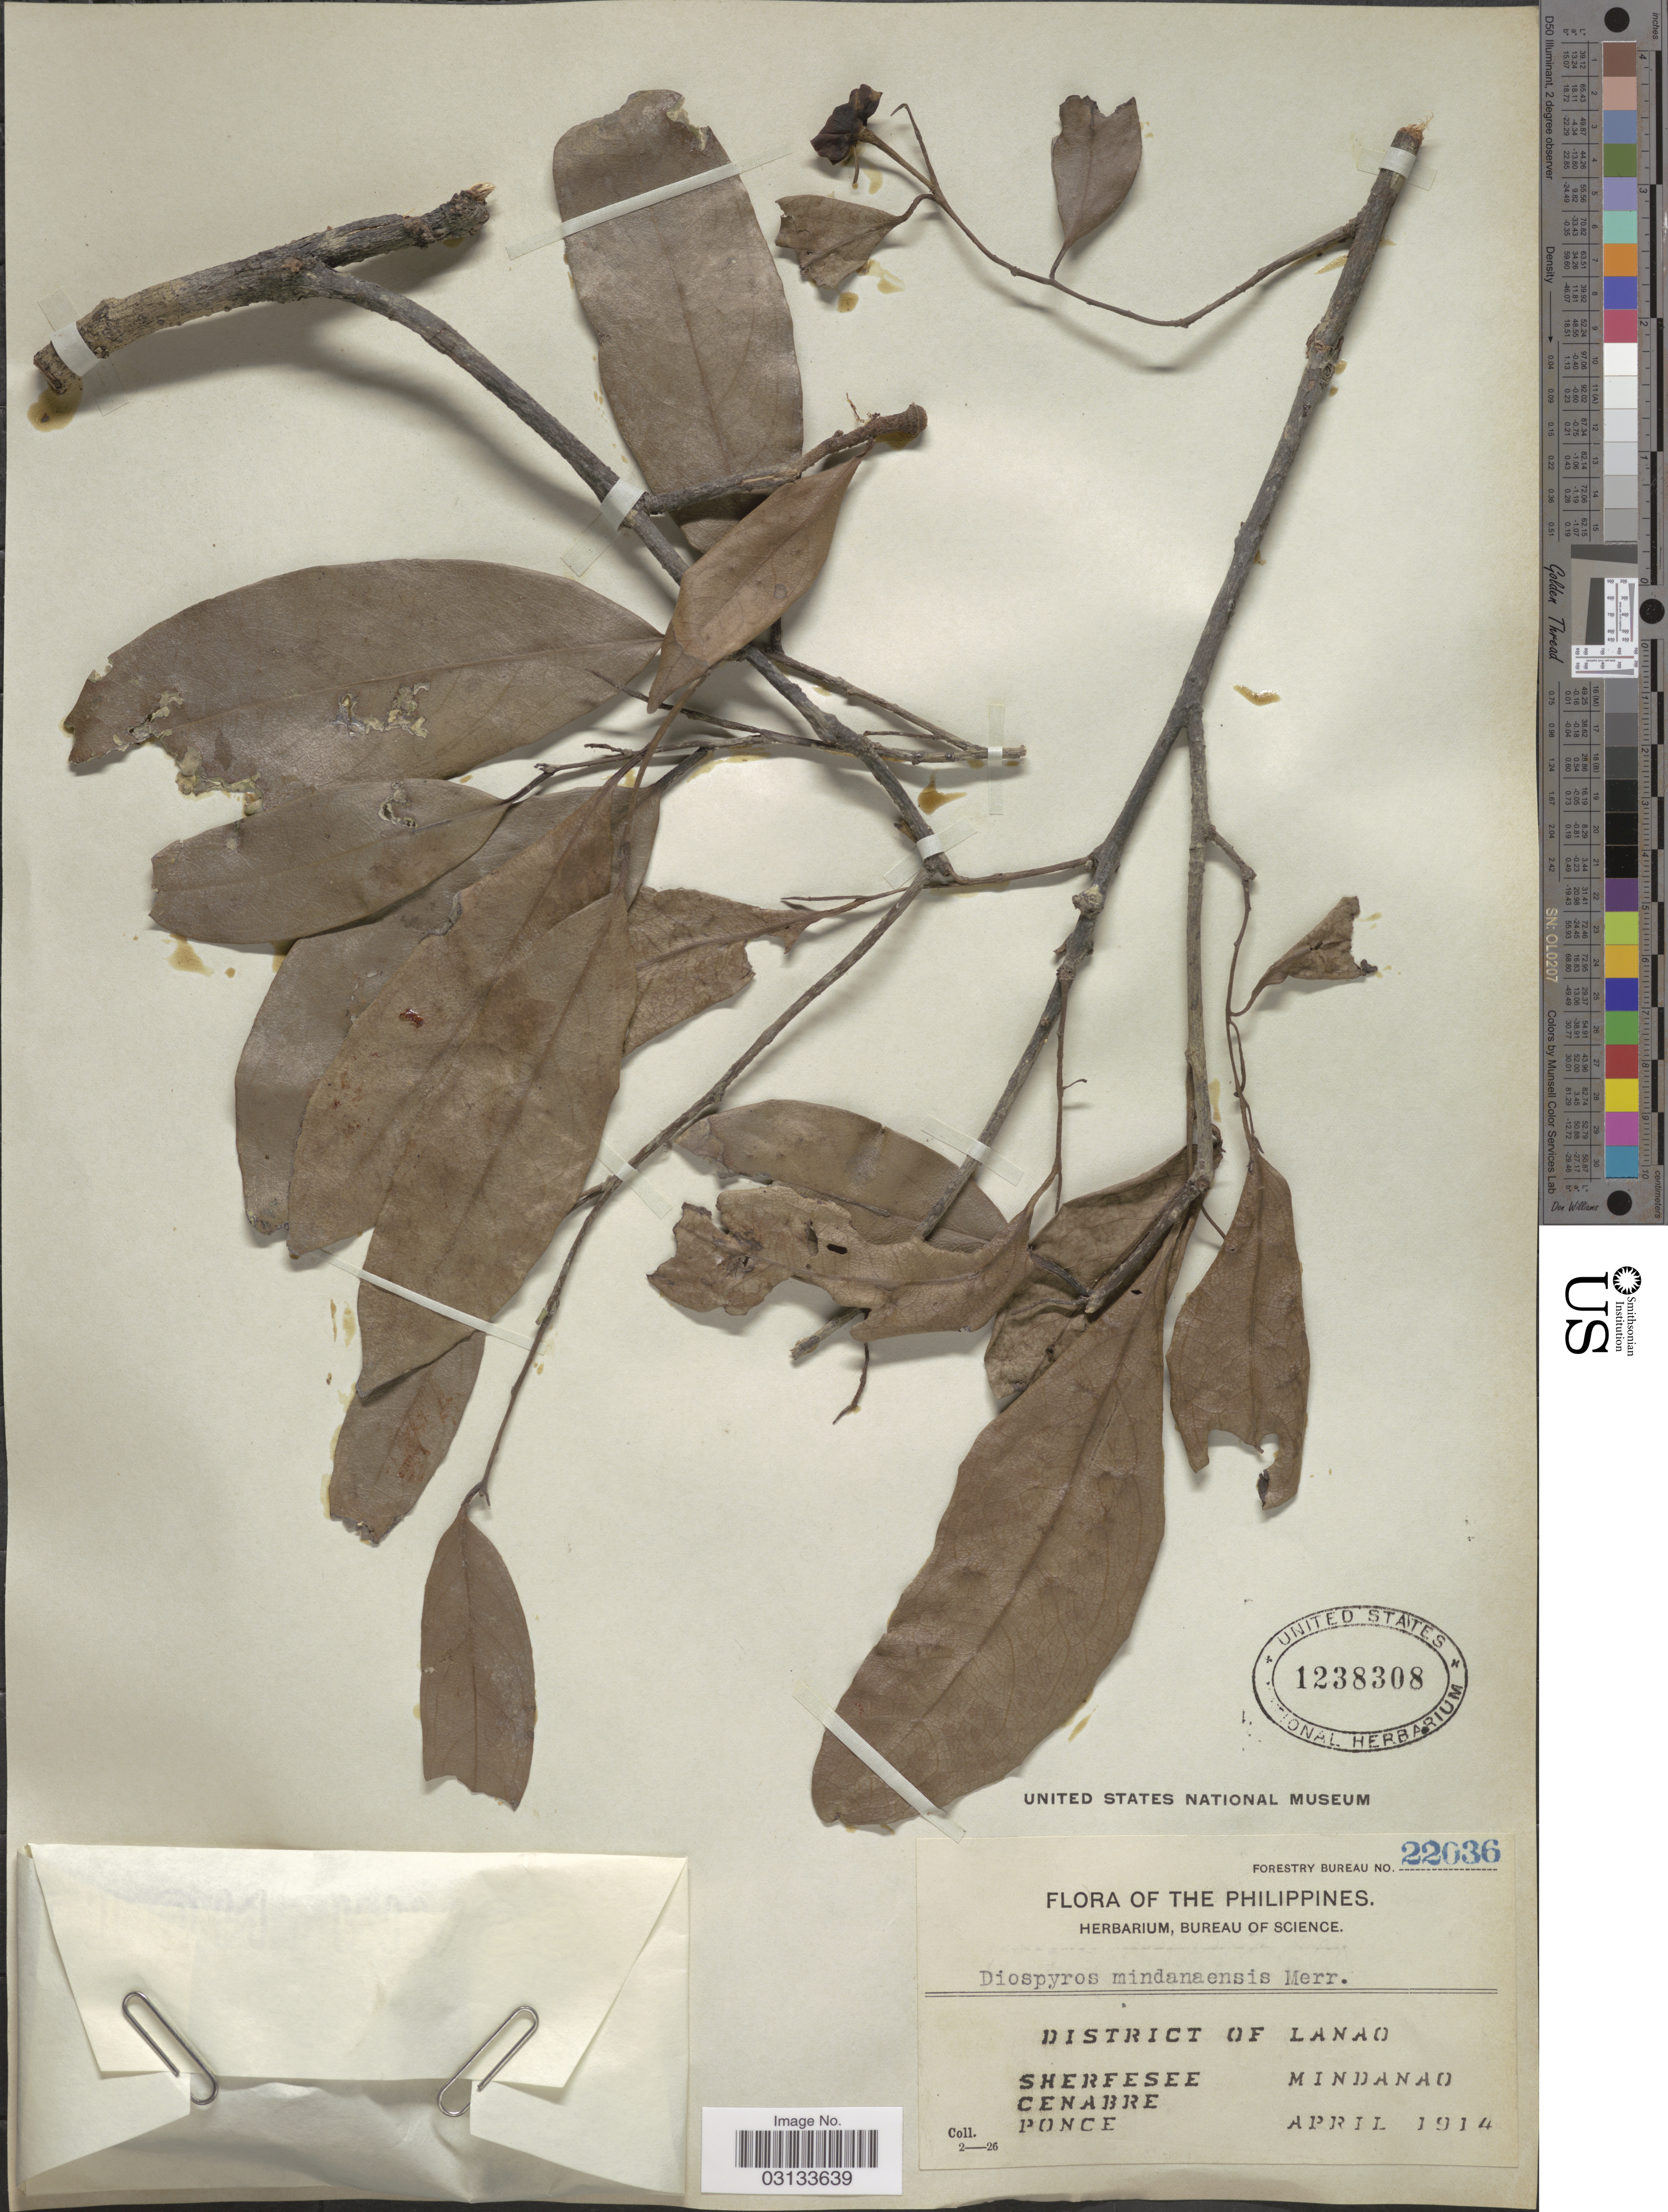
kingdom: Plantae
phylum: Tracheophyta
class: Magnoliopsida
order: Ericales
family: Ebenaceae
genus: Diospyros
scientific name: Diospyros mindanaensis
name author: Merr.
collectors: -. Sherfesee, -. Cenabre & S. Ponce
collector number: Forestry Bureau 22036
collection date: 1914-04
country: Philippines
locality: District of Lanao, Mindanao.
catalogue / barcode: US 1238308